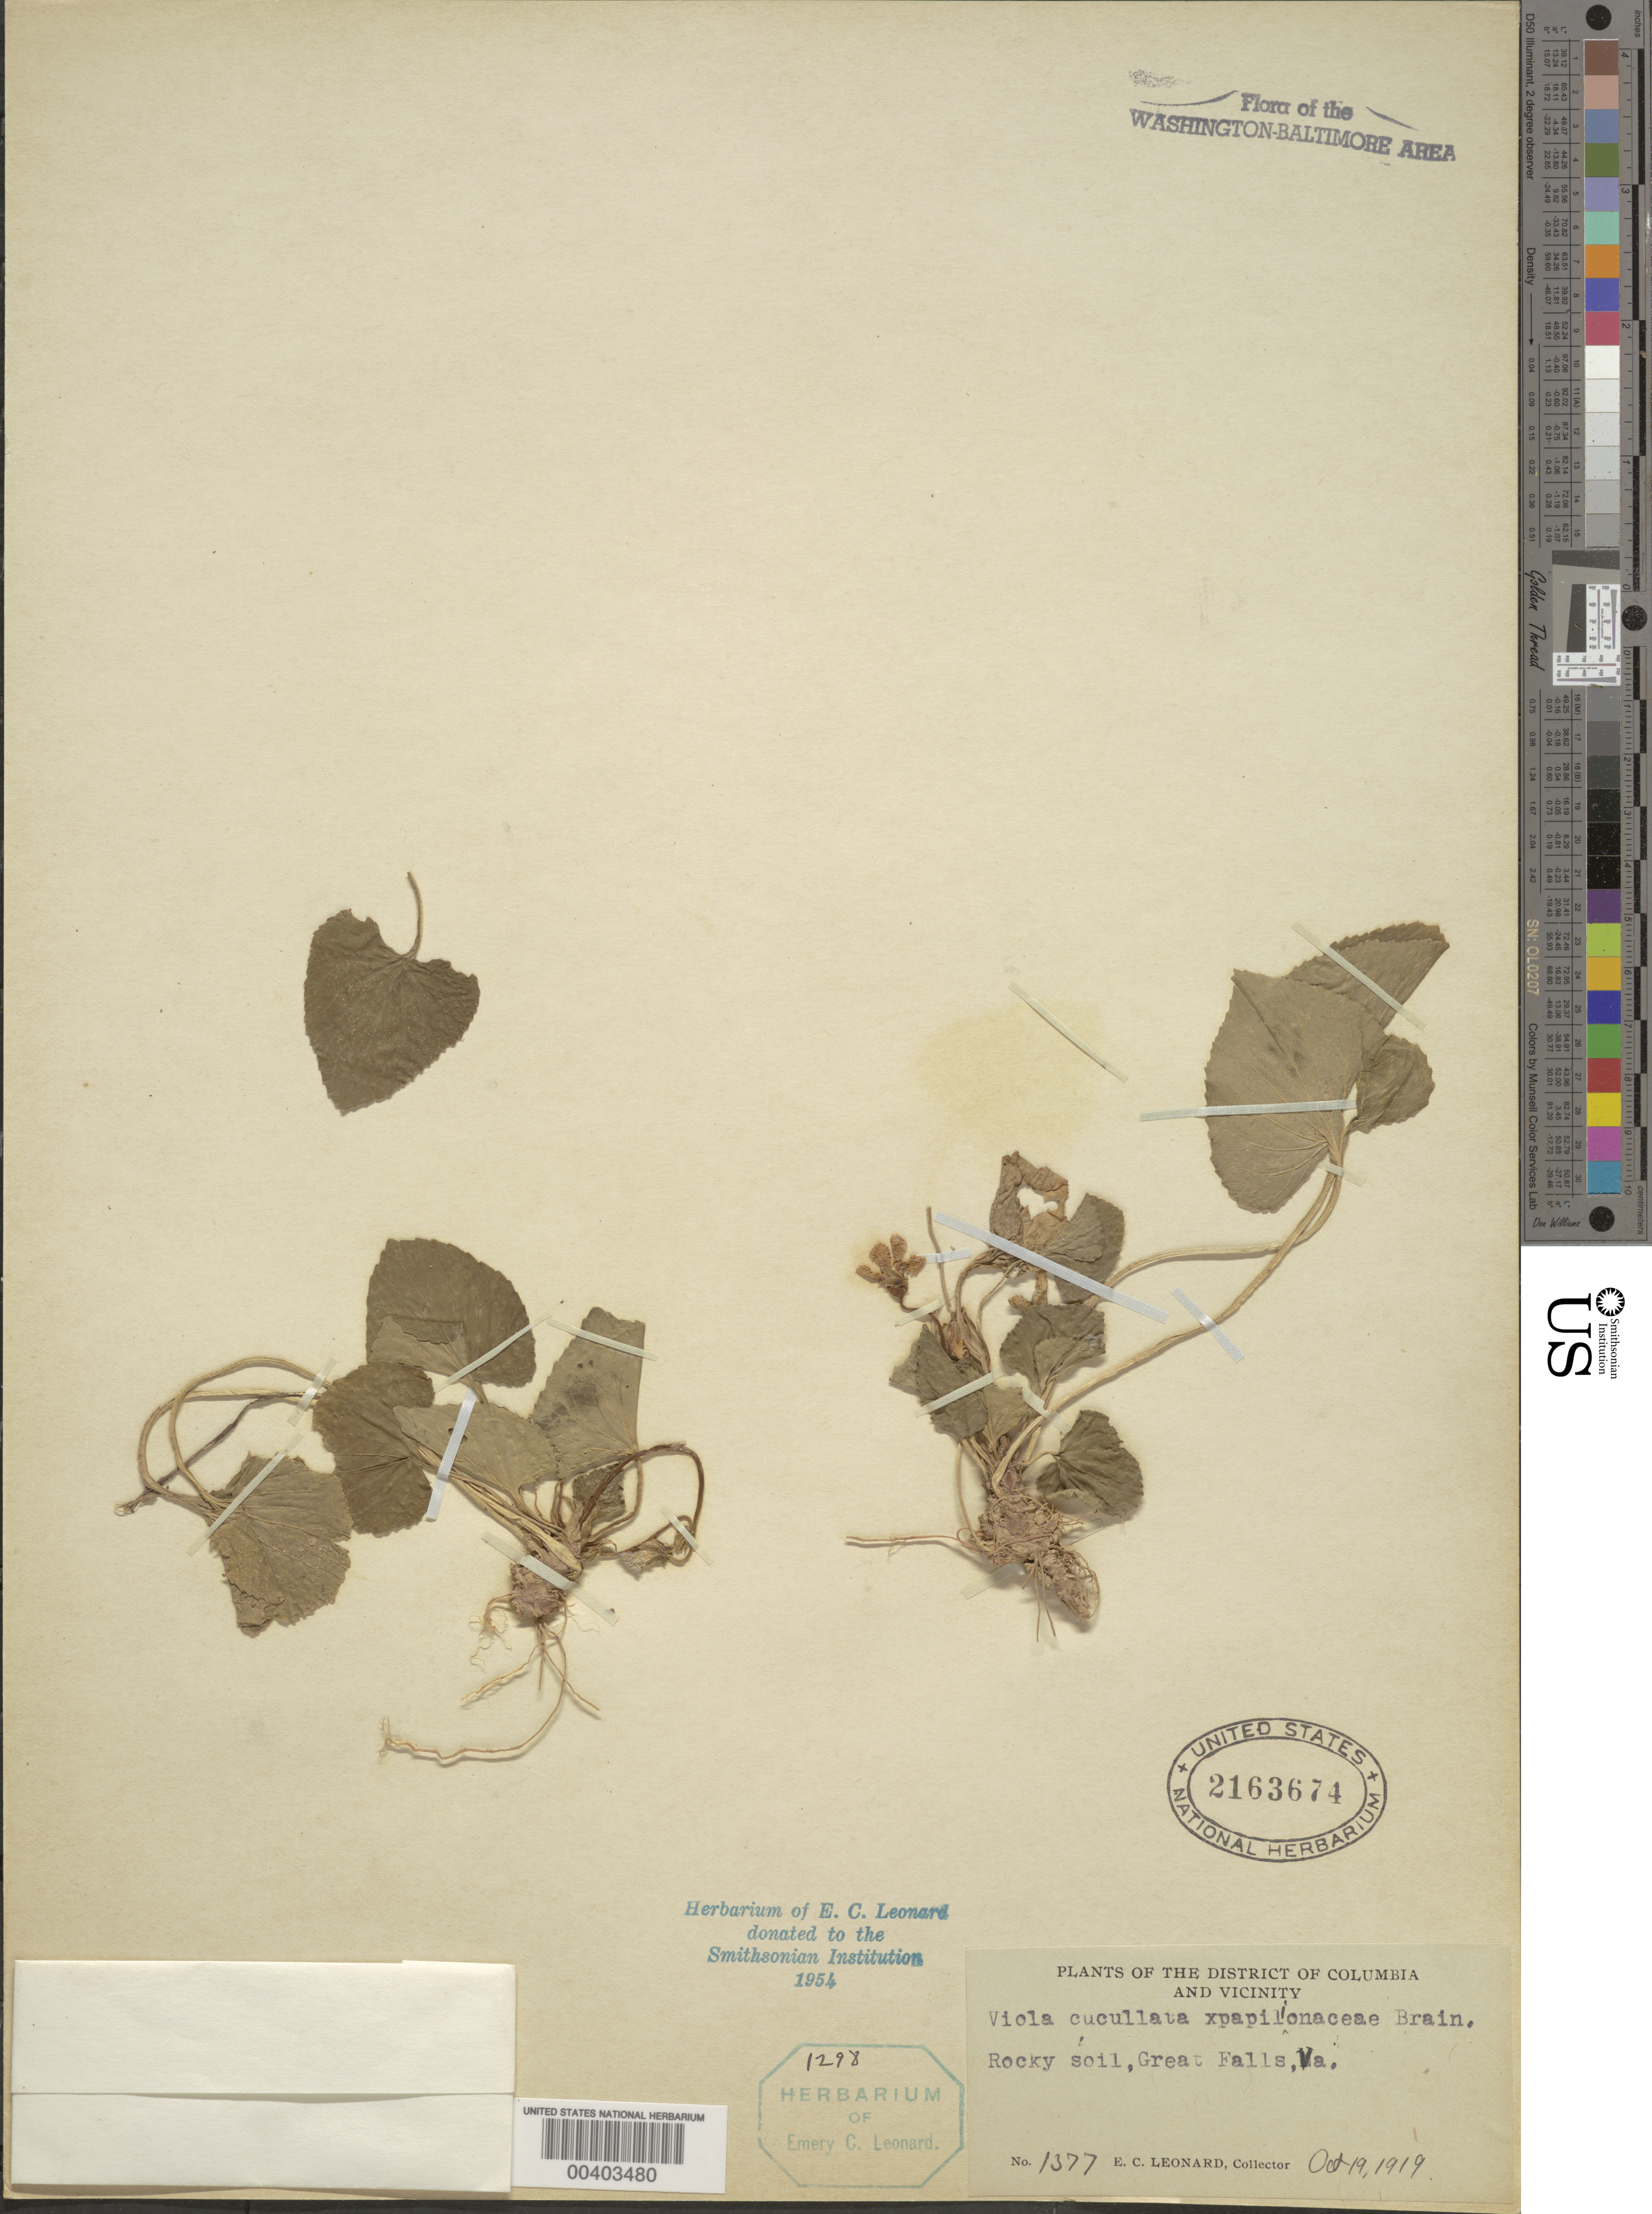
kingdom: Plantae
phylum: Tracheophyta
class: Magnoliopsida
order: Malpighiales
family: Violaceae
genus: Viola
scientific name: Viola cucullata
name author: Aiton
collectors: E. C. Leonard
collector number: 1377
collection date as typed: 19 Oct 1919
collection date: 1919-10-19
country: United States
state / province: Virginia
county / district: Fairfax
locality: Great Falls C. and O. Canal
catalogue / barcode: US 2163674